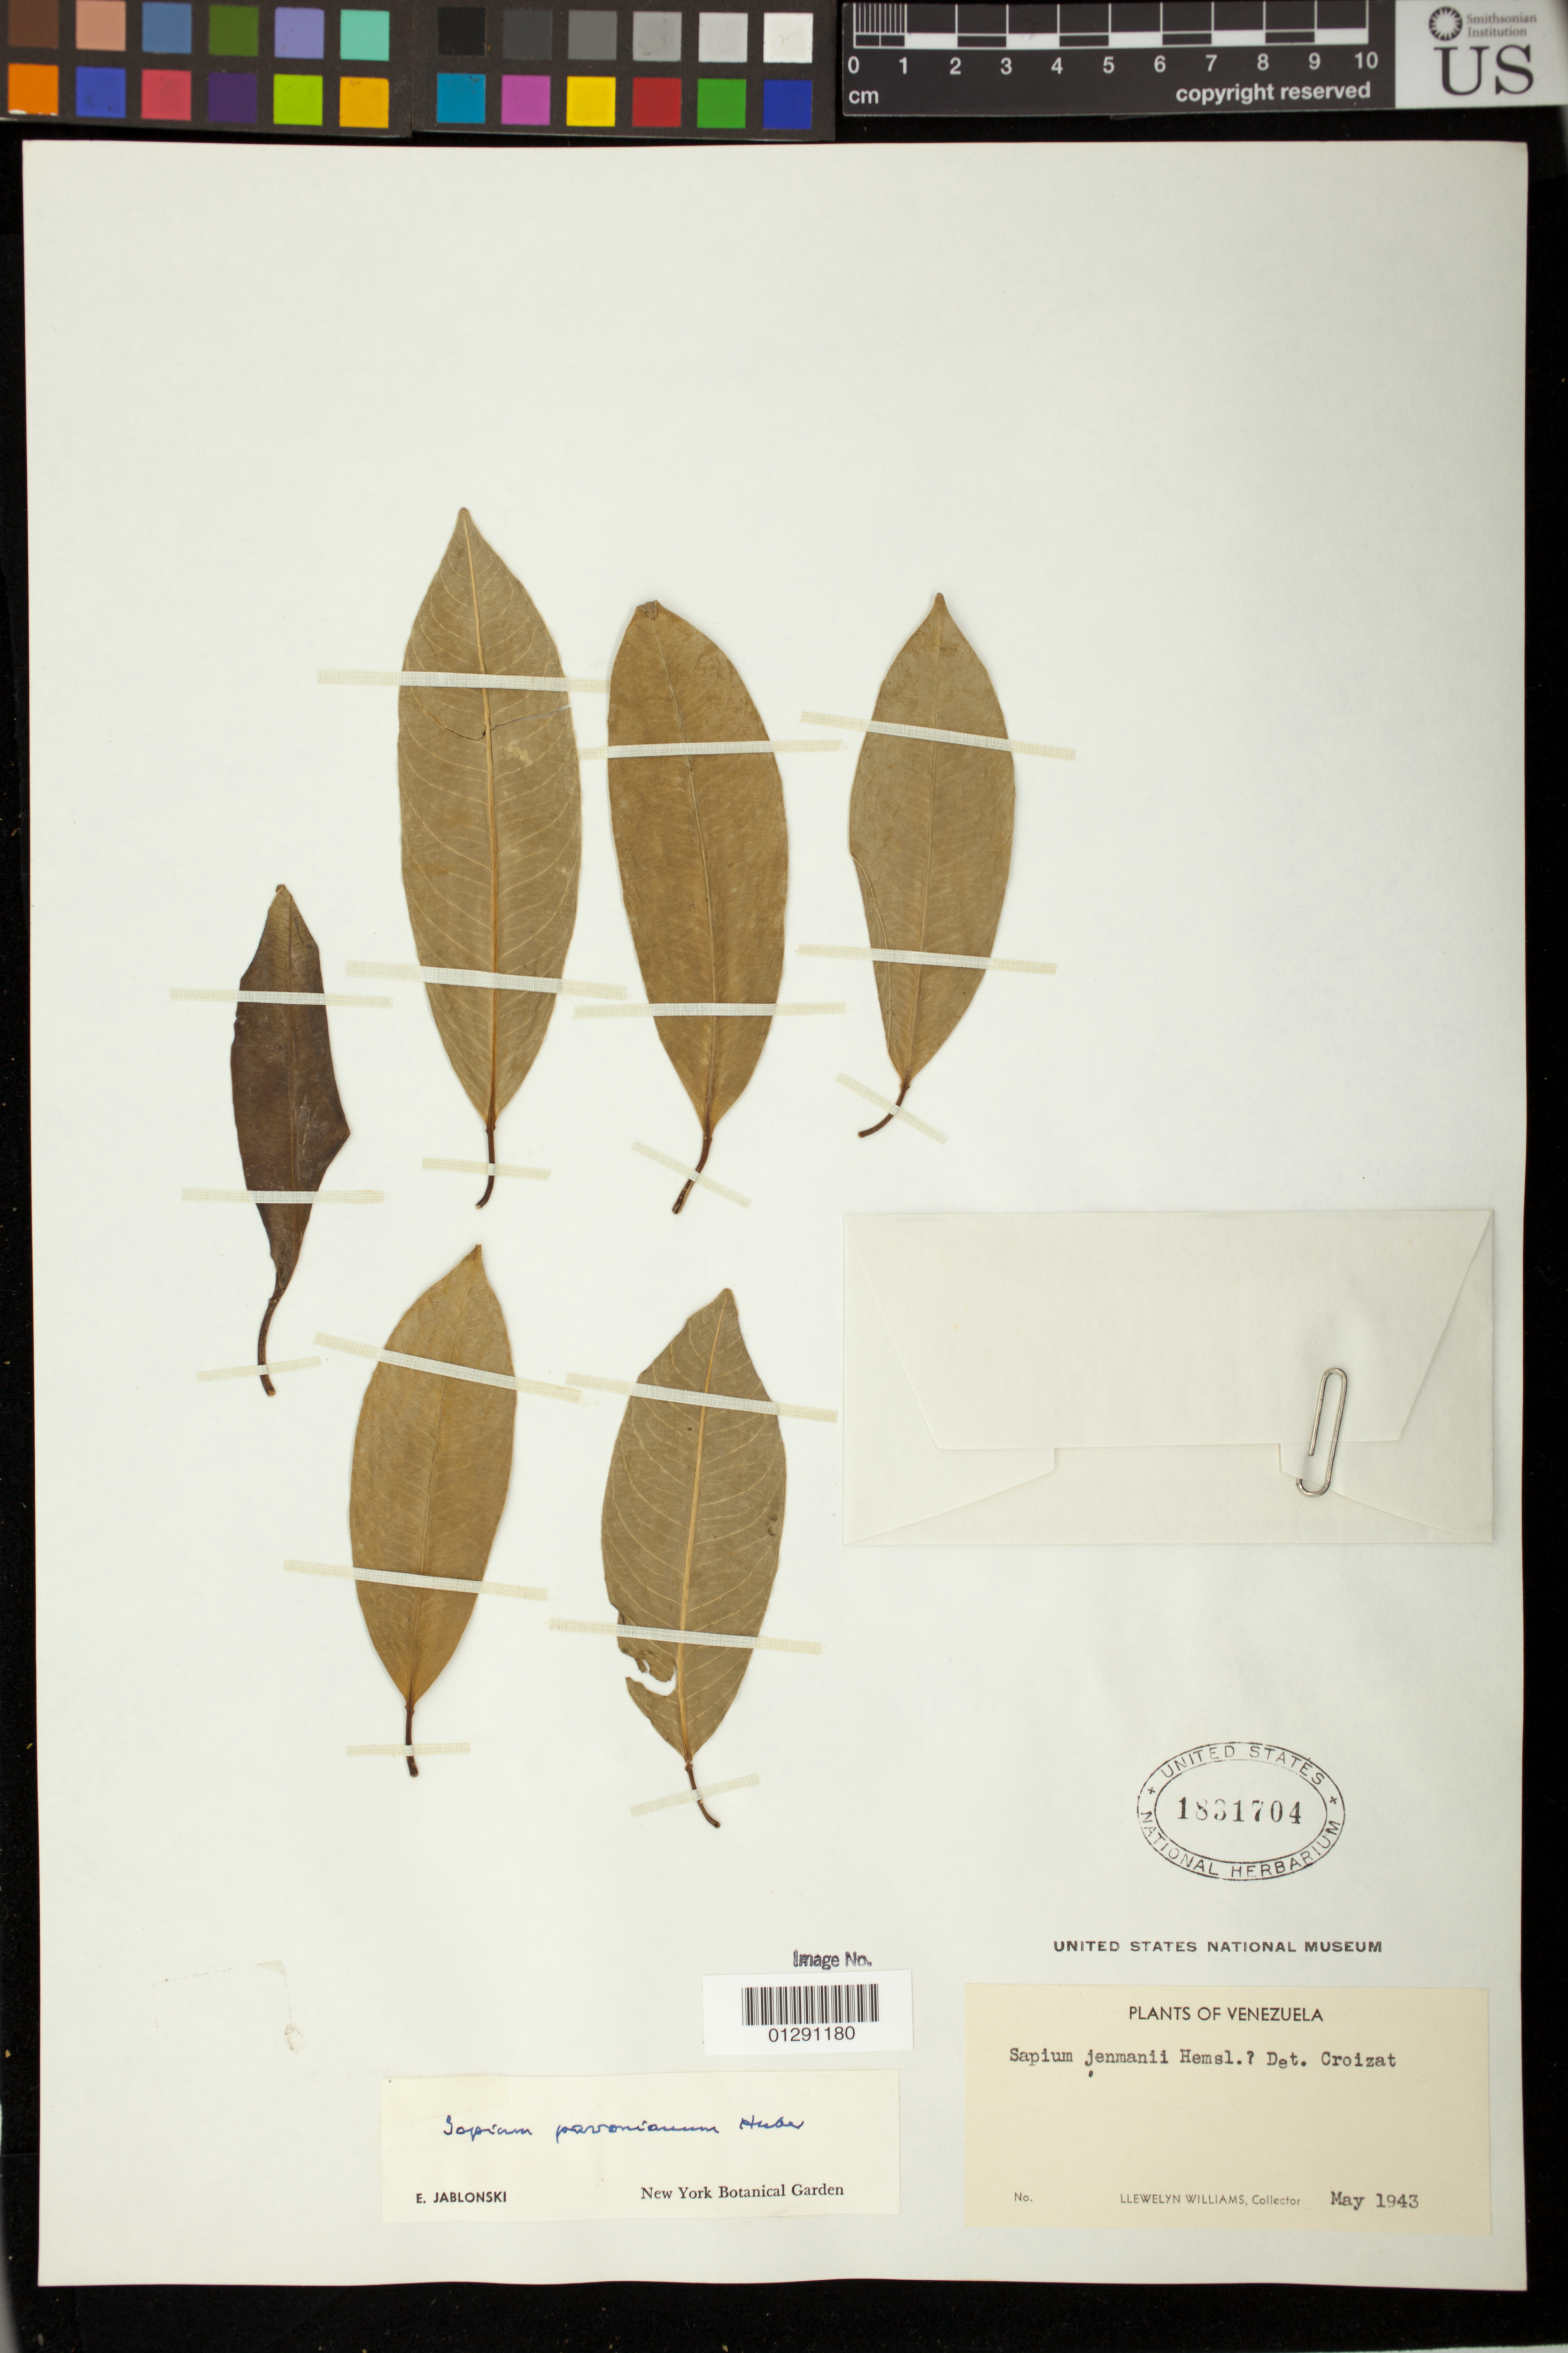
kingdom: Plantae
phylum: Tracheophyta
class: Magnoliopsida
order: Malpighiales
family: Euphorbiaceae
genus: Sapium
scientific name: Sapium glandulatum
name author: (Vell.) Pax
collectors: Ll. Williams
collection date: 1943-05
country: Venezuela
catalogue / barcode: US 1831704